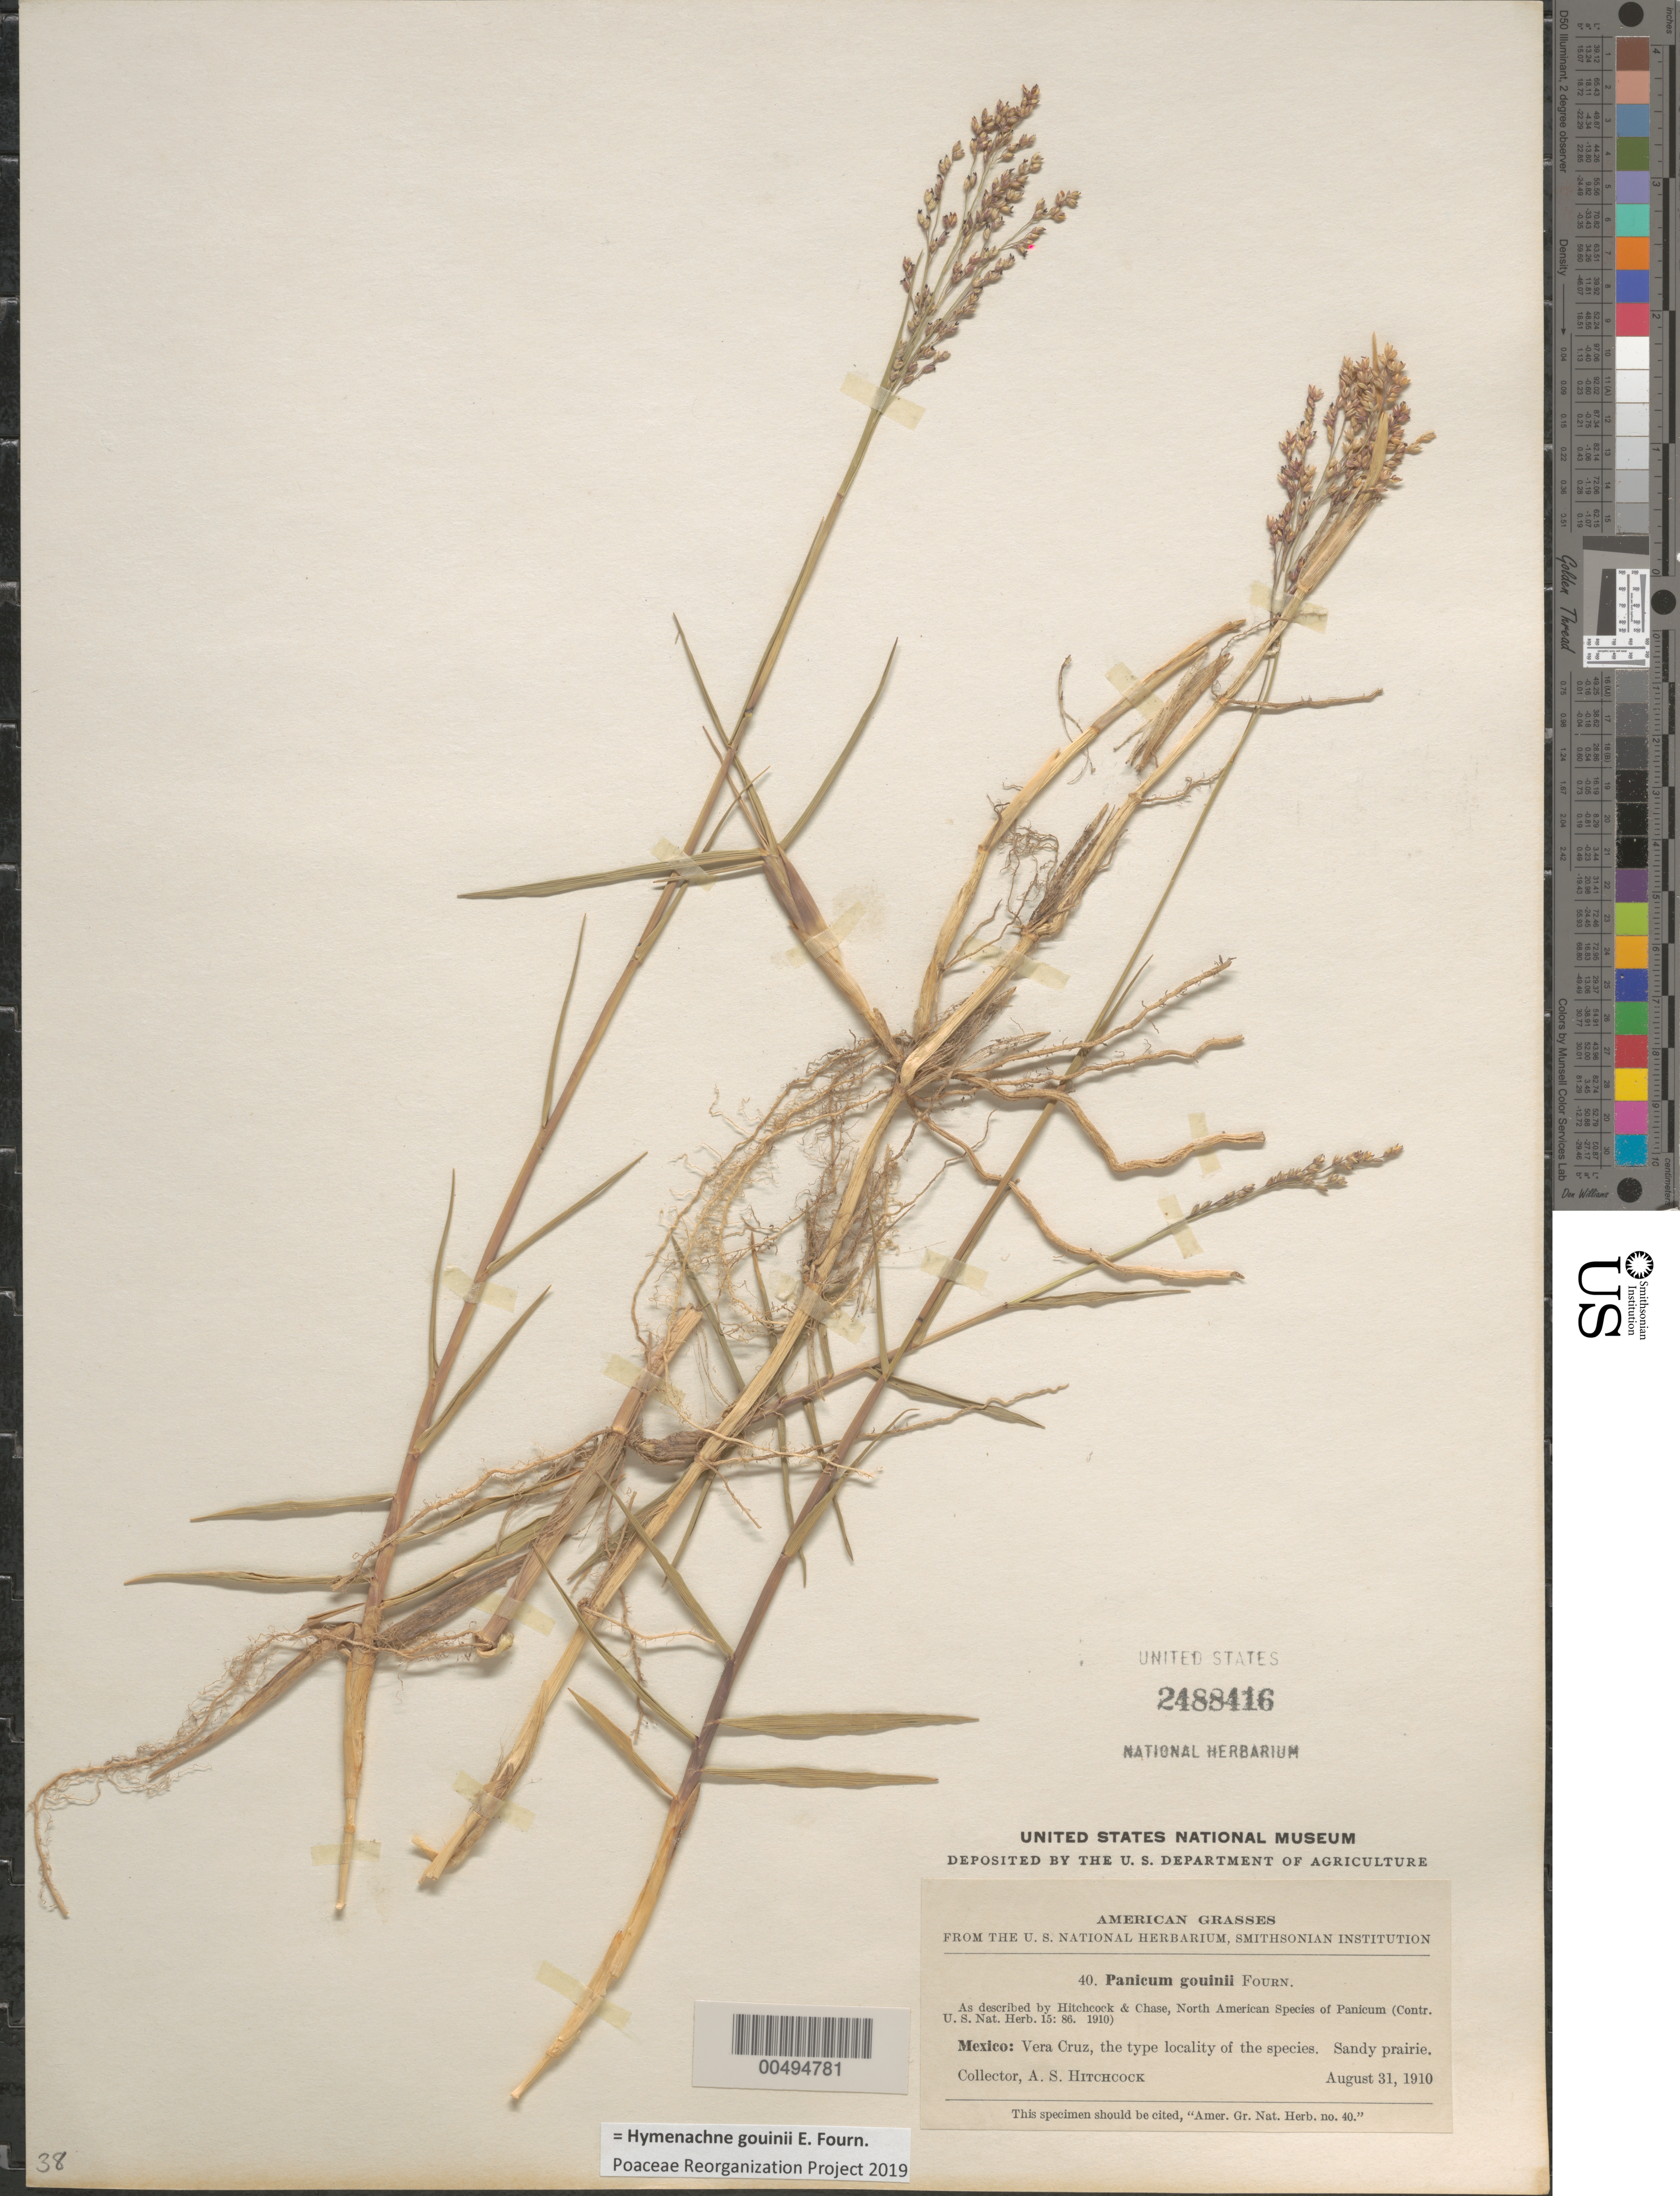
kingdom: Plantae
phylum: Tracheophyta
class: Liliopsida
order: Poales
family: Poaceae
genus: Panicum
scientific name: Panicum virgatum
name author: L.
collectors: A. S. Hitchcock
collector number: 40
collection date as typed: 31 Aug 1910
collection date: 1910-08-31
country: Mexico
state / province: Veracruz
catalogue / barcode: US 2488416